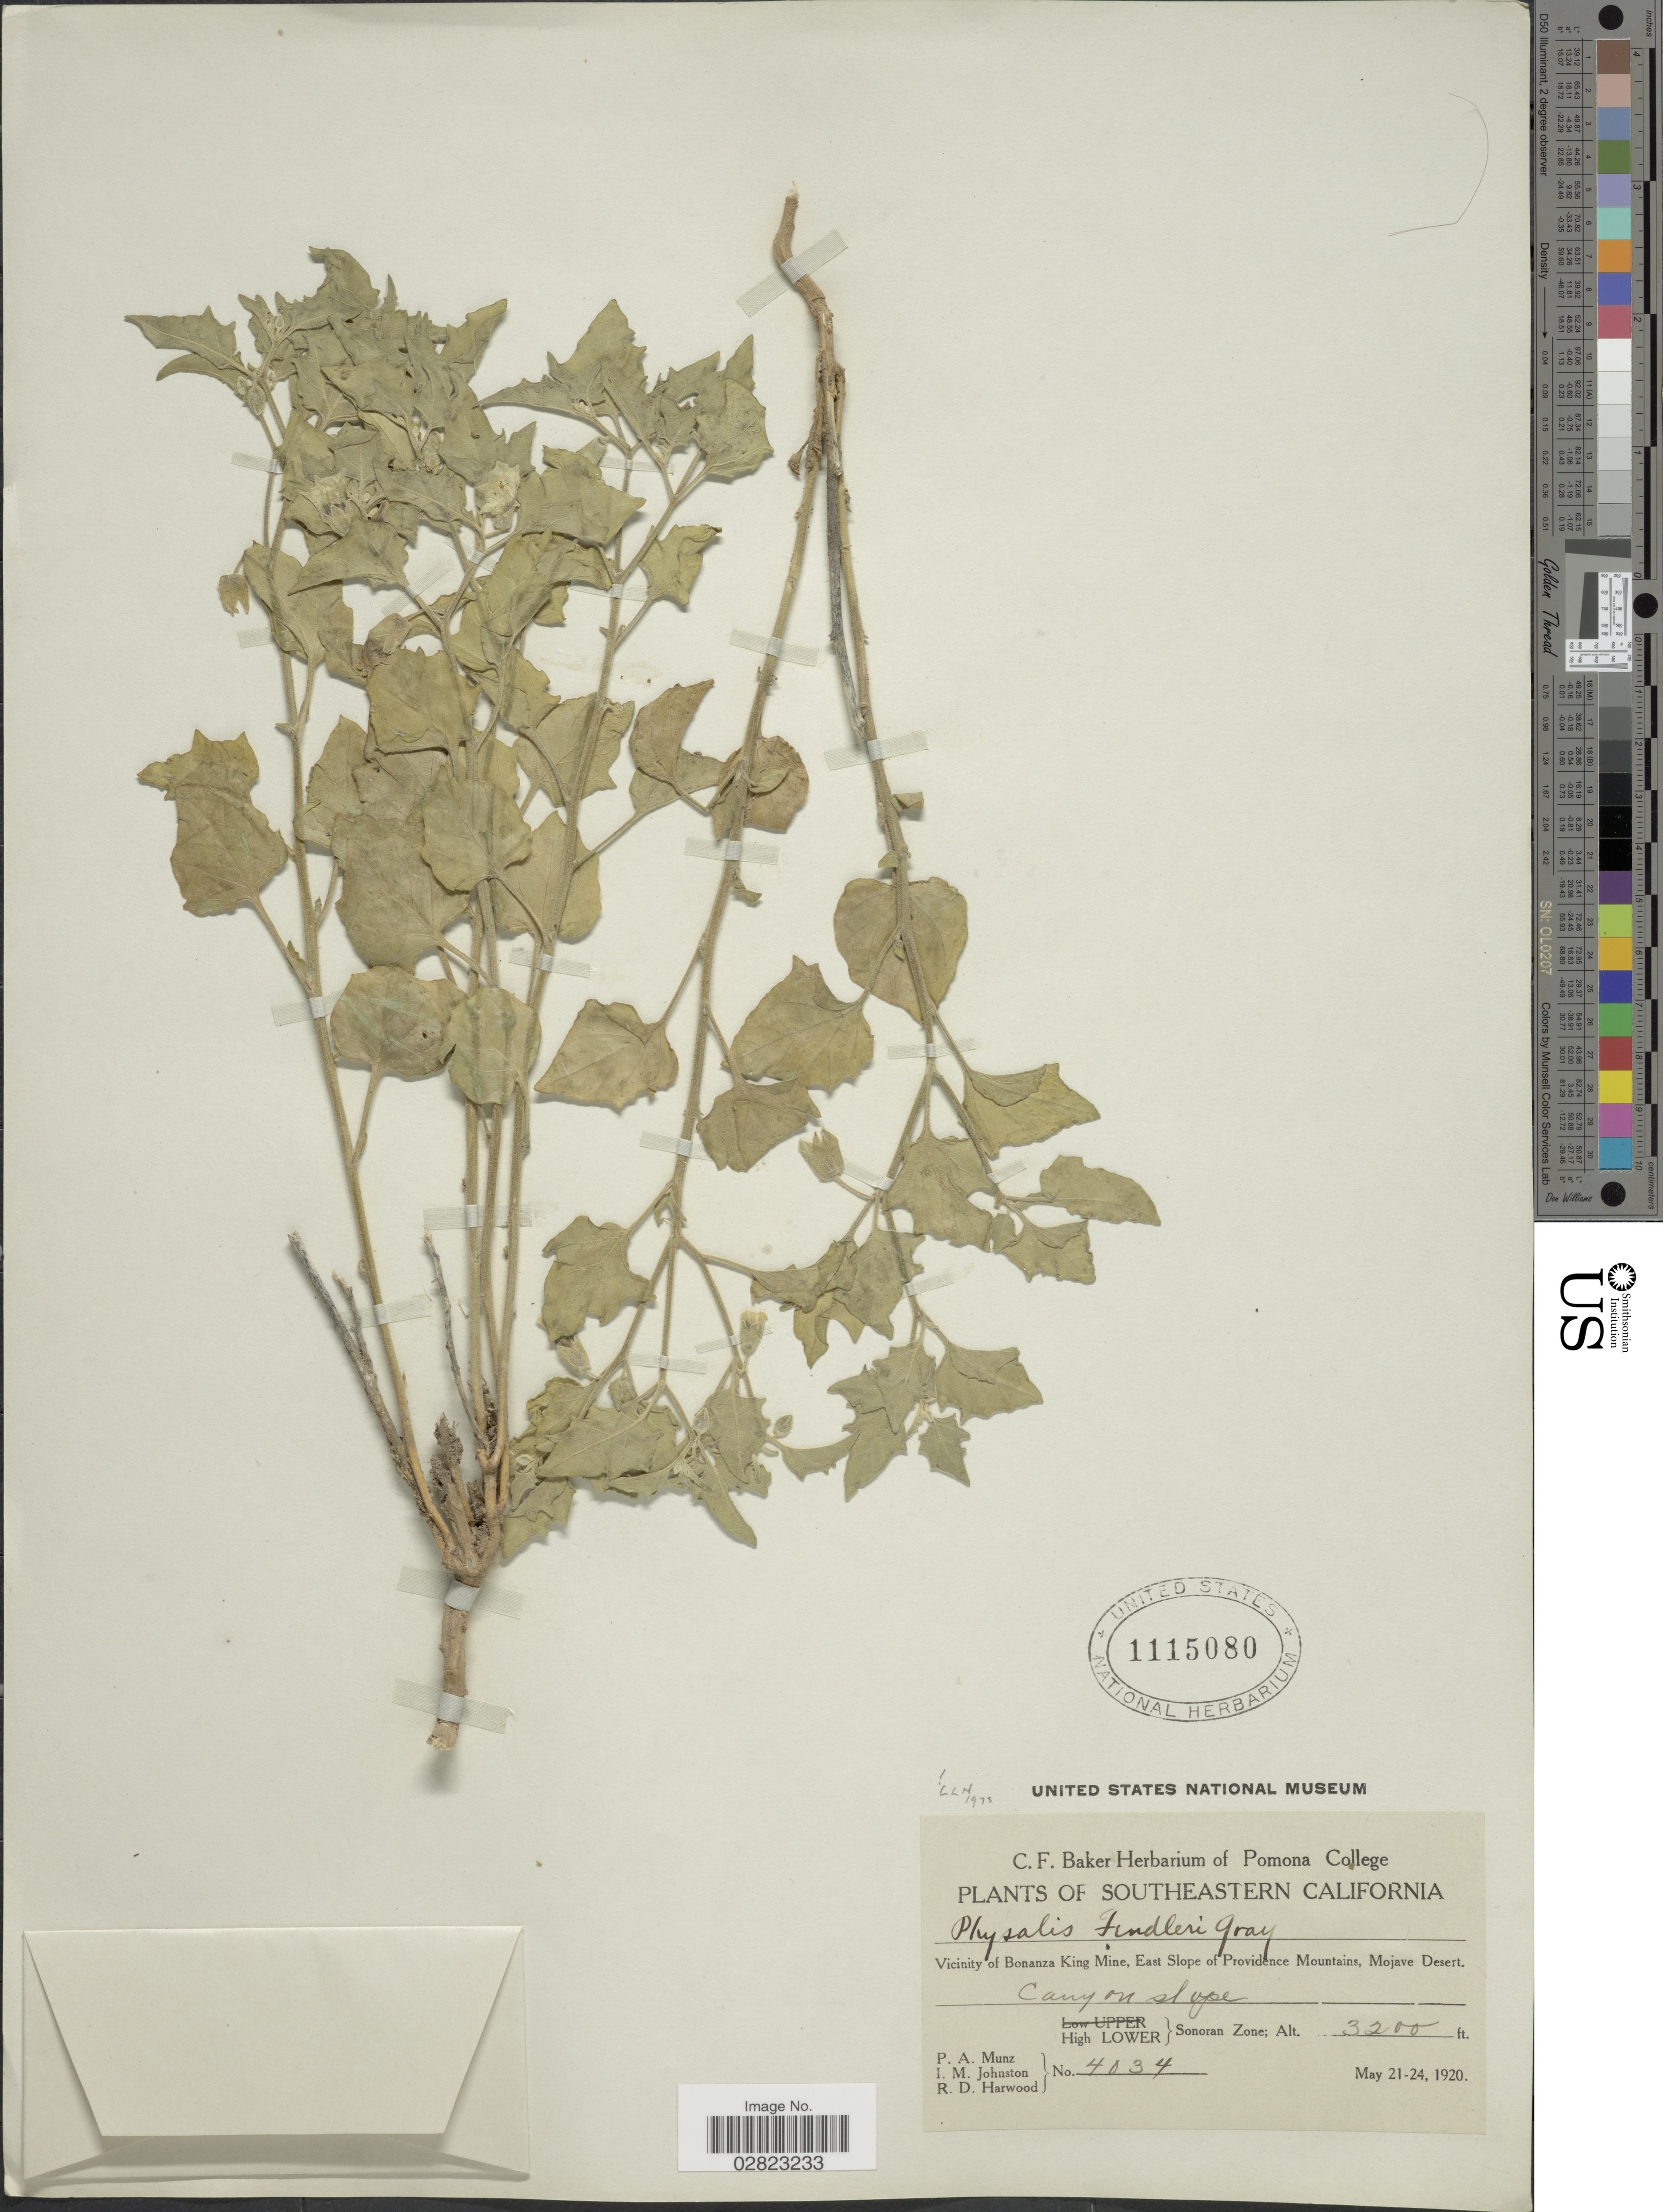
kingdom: Plantae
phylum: Tracheophyta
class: Magnoliopsida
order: Solanales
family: Solanaceae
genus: Physalis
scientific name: Physalis fendleri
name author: A. Gray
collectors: P. A. Munz, I.M. Johnston & R. Harwood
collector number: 4034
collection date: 1920-05-21/1920-05-24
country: United States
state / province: California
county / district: San Bernardino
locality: Southeastern California. Vicinity of Bonanza King, East Slope of Providence Mountains, Mojave Desert. Canyon slope. High Lower Sonoran Zone.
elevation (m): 975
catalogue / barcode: US 1115080